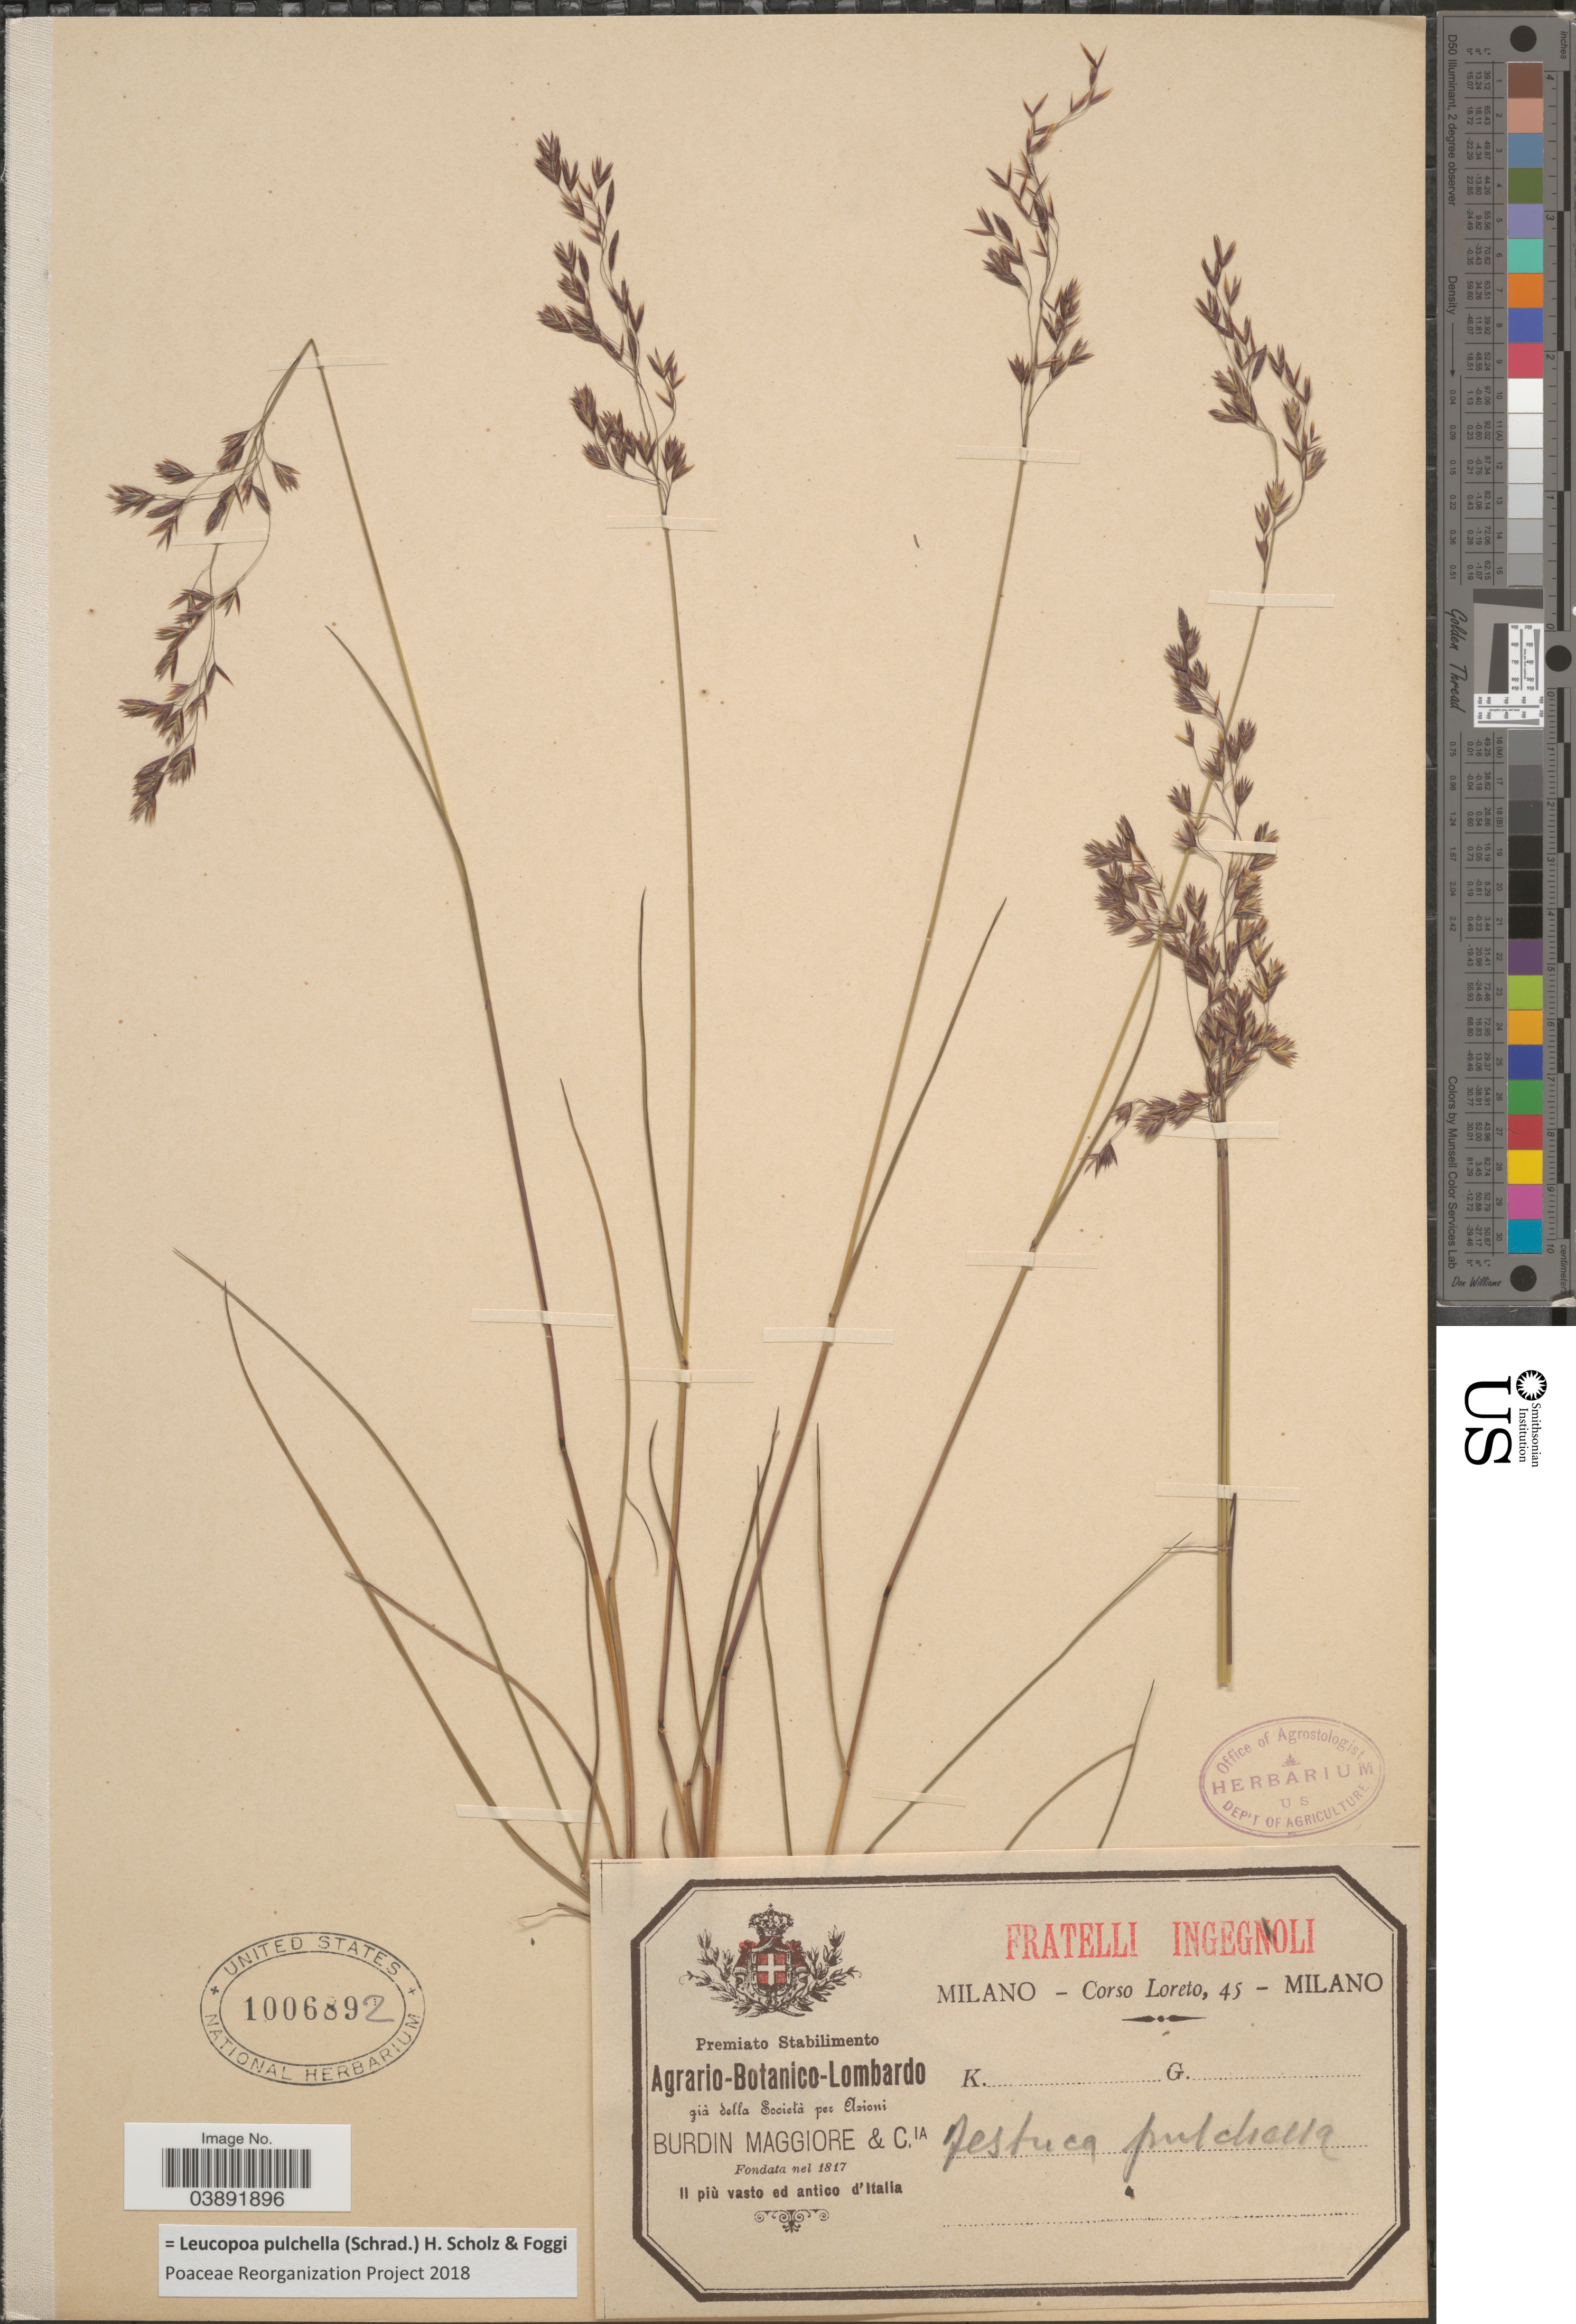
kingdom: Plantae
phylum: Tracheophyta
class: Liliopsida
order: Poales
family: Poaceae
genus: Leucopoa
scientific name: Leucopoa pulchella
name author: (Schrad.) H. Scholz & Foggi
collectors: Loreto, C.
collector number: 45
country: Italy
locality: Milano.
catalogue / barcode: US 1006892